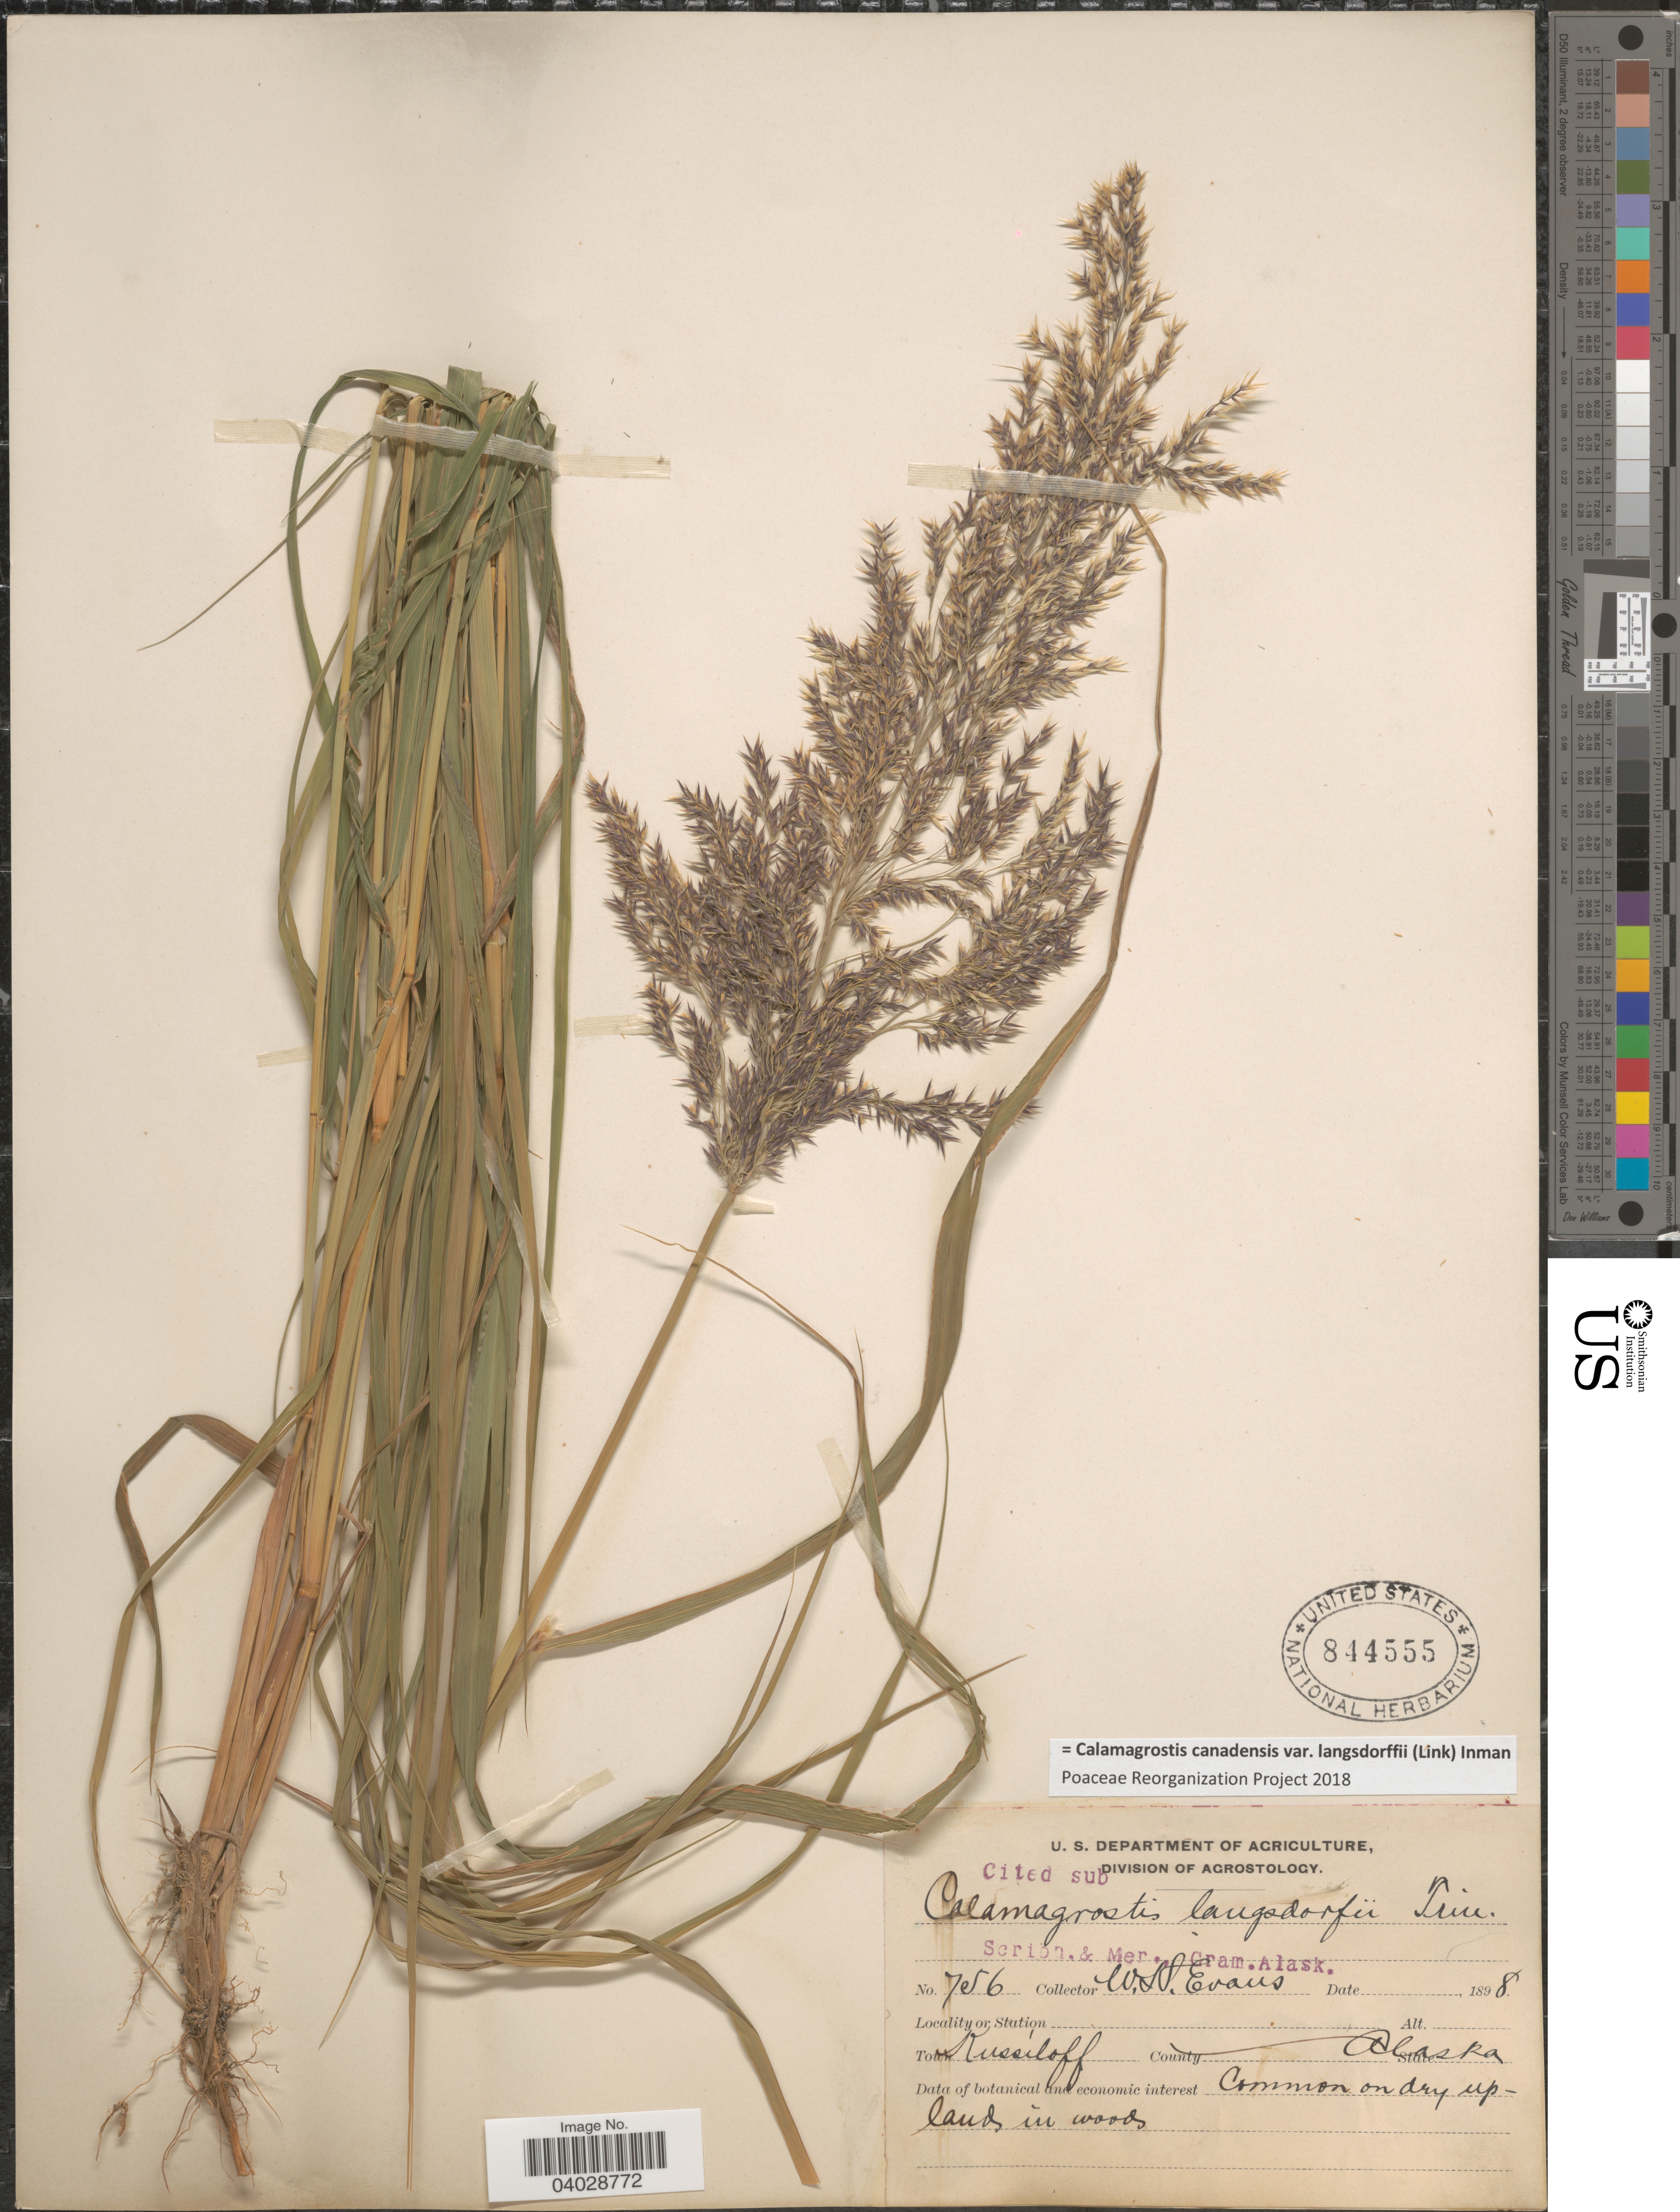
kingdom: Plantae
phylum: Tracheophyta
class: Liliopsida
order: Poales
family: Poaceae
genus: Calamagrostis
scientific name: Calamagrostis canadensis var. langsdorffii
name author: (Link) Inman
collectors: W. H. Evans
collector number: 756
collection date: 1898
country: United States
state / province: Alaska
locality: Town Kussiloff. On dry uplands in woods.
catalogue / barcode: US 844555